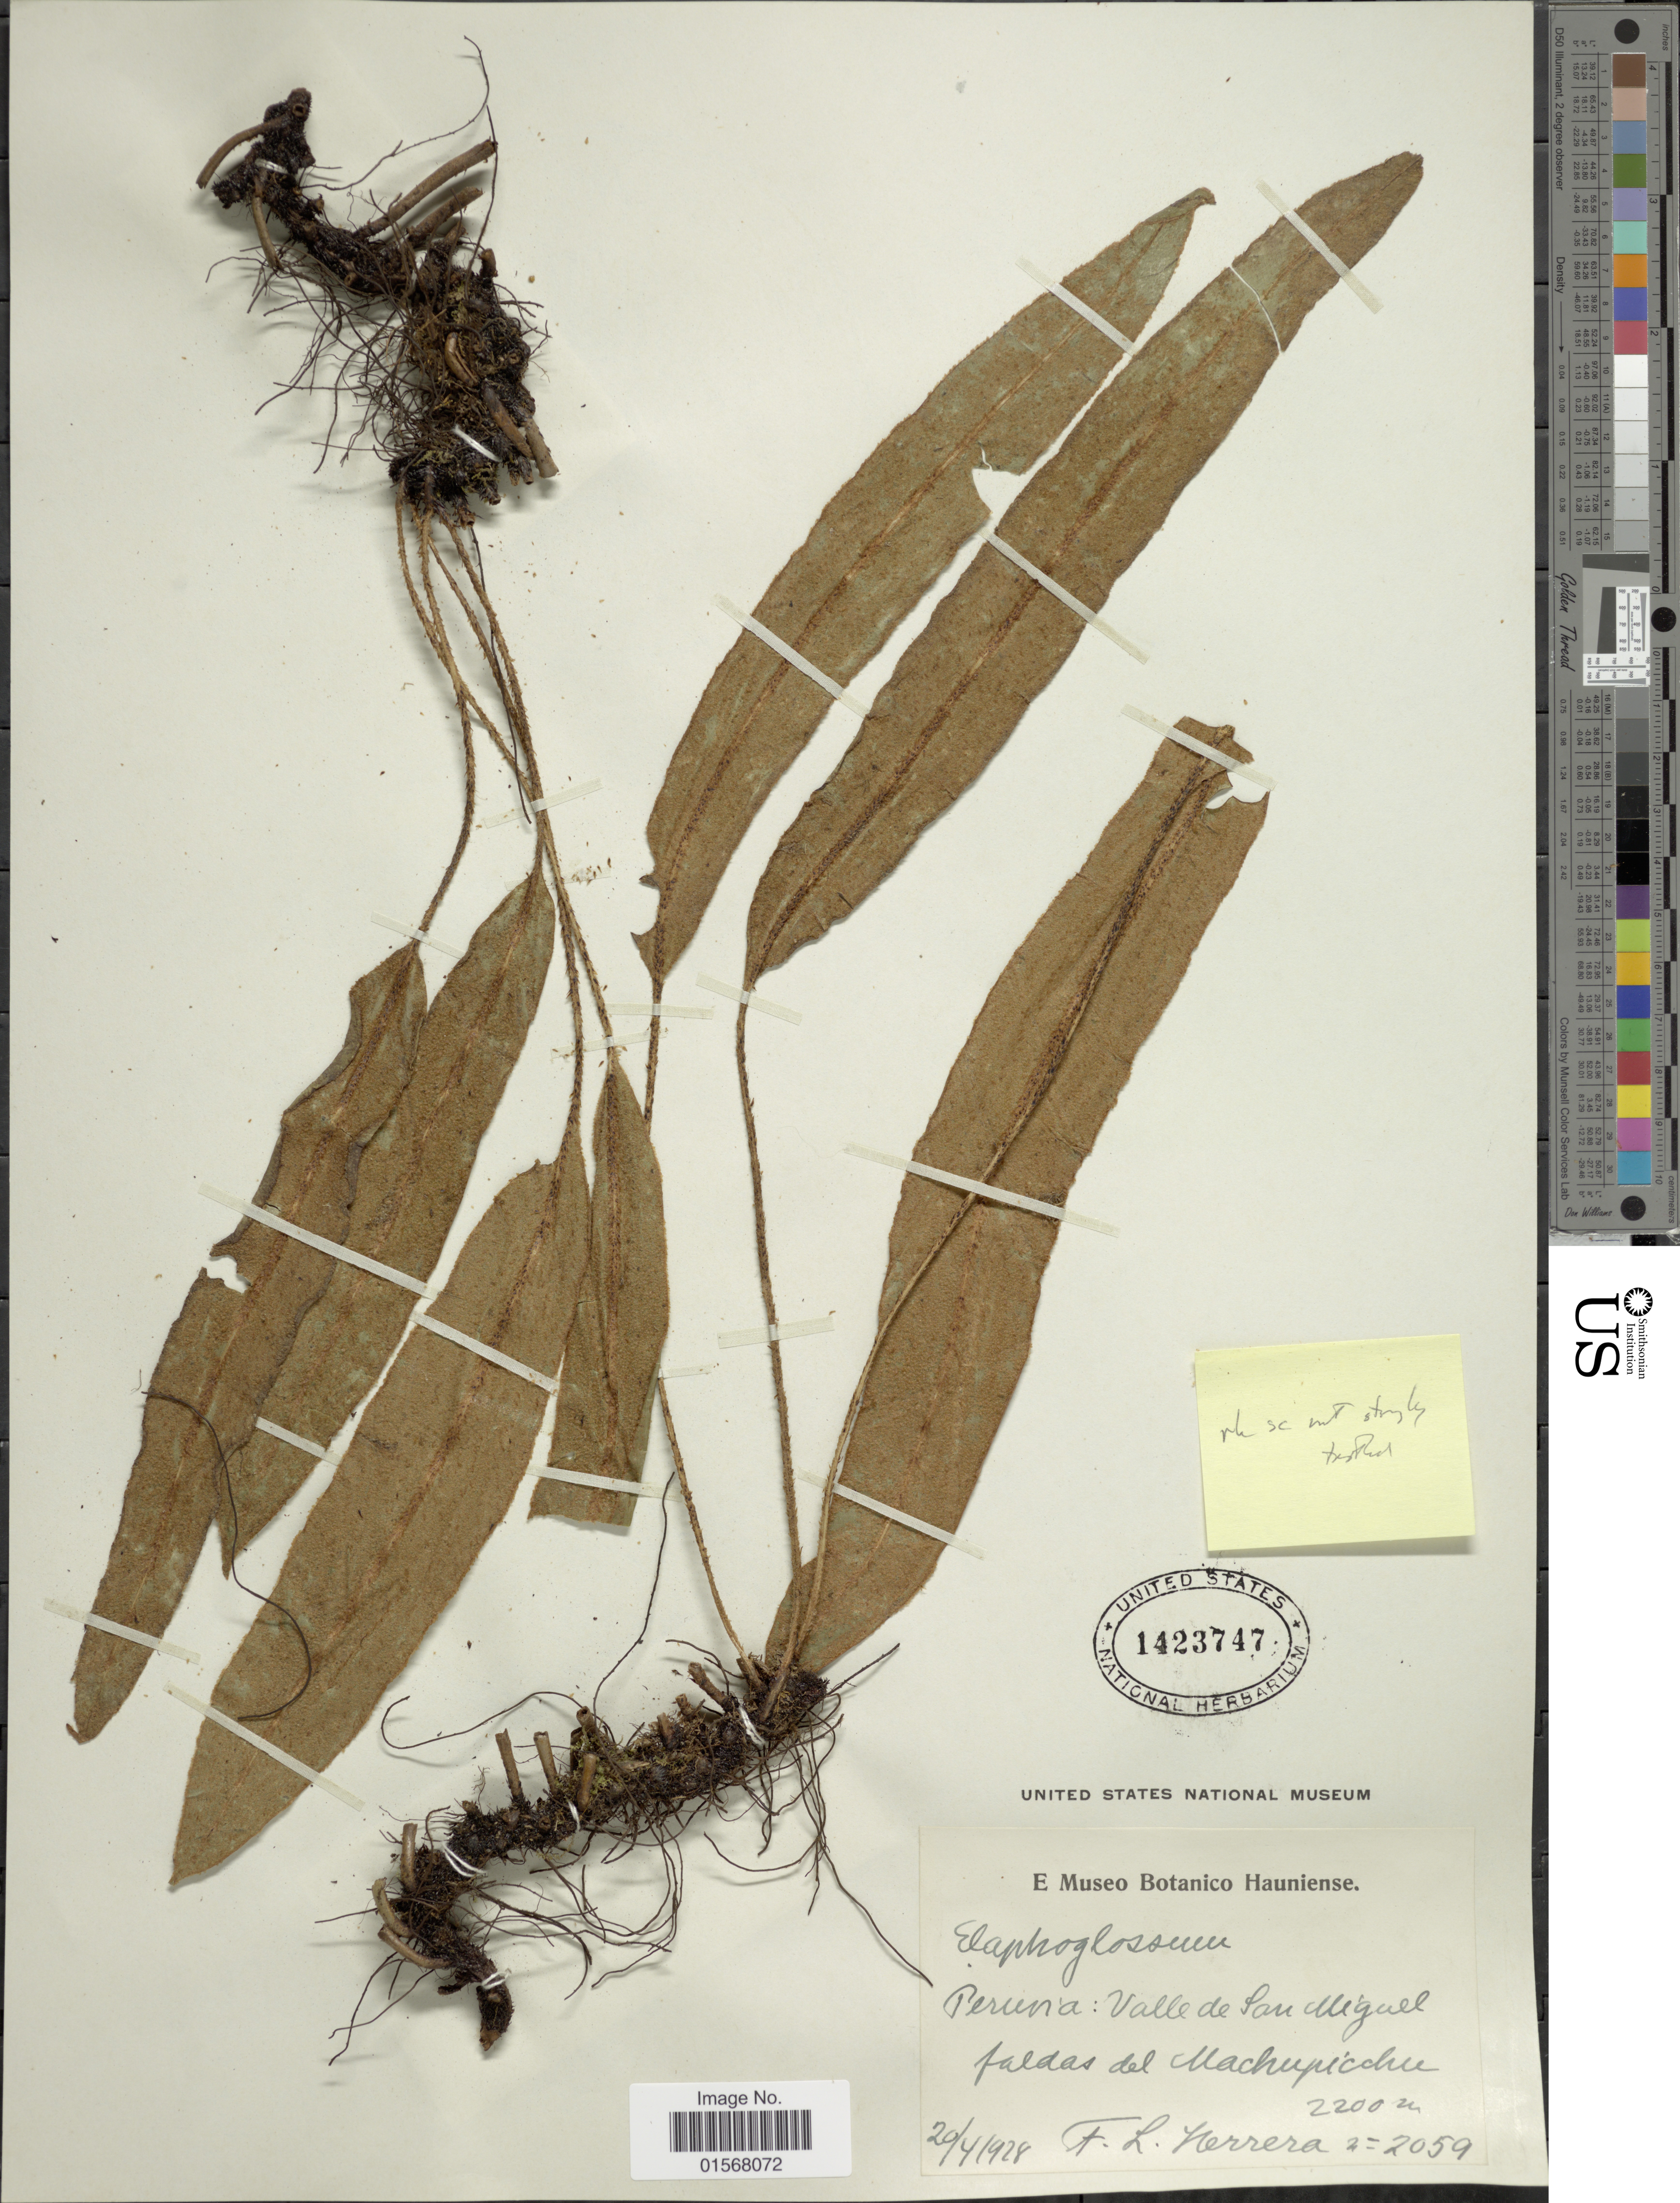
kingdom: Plantae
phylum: Tracheophyta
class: Polypodiopsida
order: Polypodiales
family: Dryopteridaceae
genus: Elaphoglossum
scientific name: Elaphoglossum sp.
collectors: F. L. Herrera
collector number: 2059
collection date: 1928-04-20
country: Peru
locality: Peruna: Valle de San LLegall faldes del Uachupicachu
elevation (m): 2200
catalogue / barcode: US 1423747